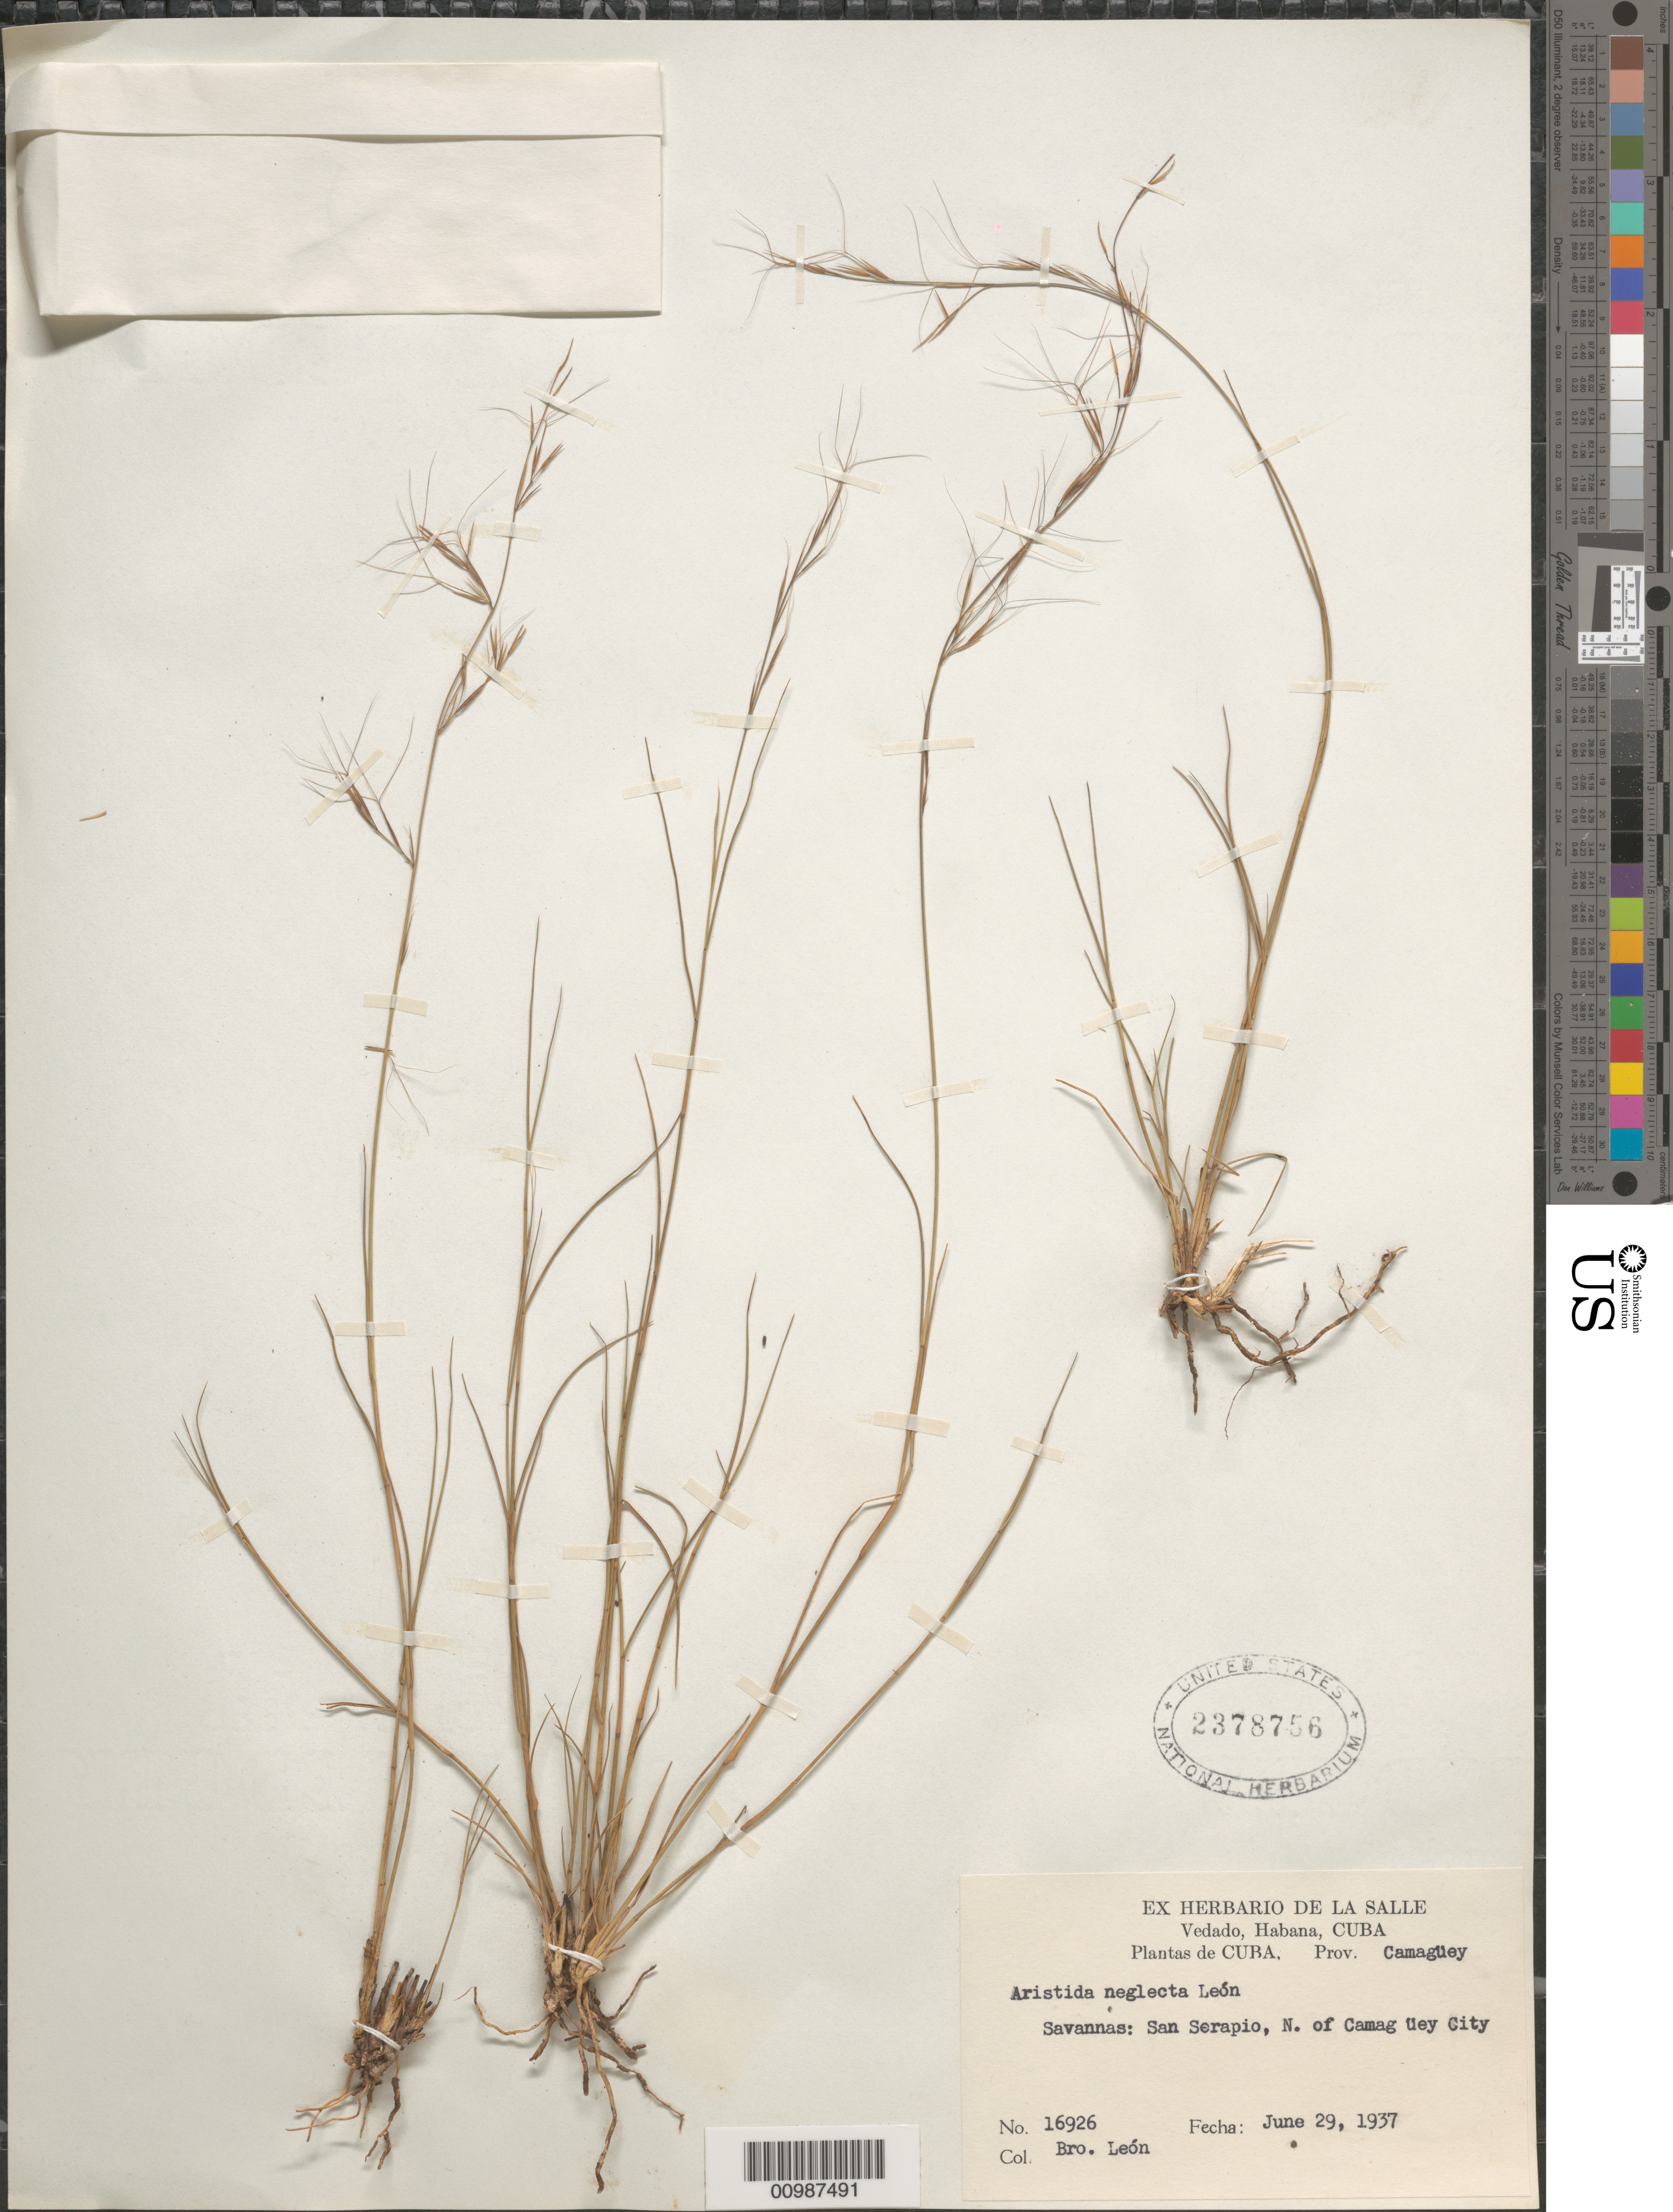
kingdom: Plantae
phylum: Tracheophyta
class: Liliopsida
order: Poales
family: Poaceae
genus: Aristida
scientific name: Aristida neglecta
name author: León ex Hitchc.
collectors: Bro. León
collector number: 16926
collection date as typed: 29 Jun 1937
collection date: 1937-06-29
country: Cuba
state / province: Camagüey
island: Cuba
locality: San Serapio, N of Camaguey City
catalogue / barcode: US 2378756